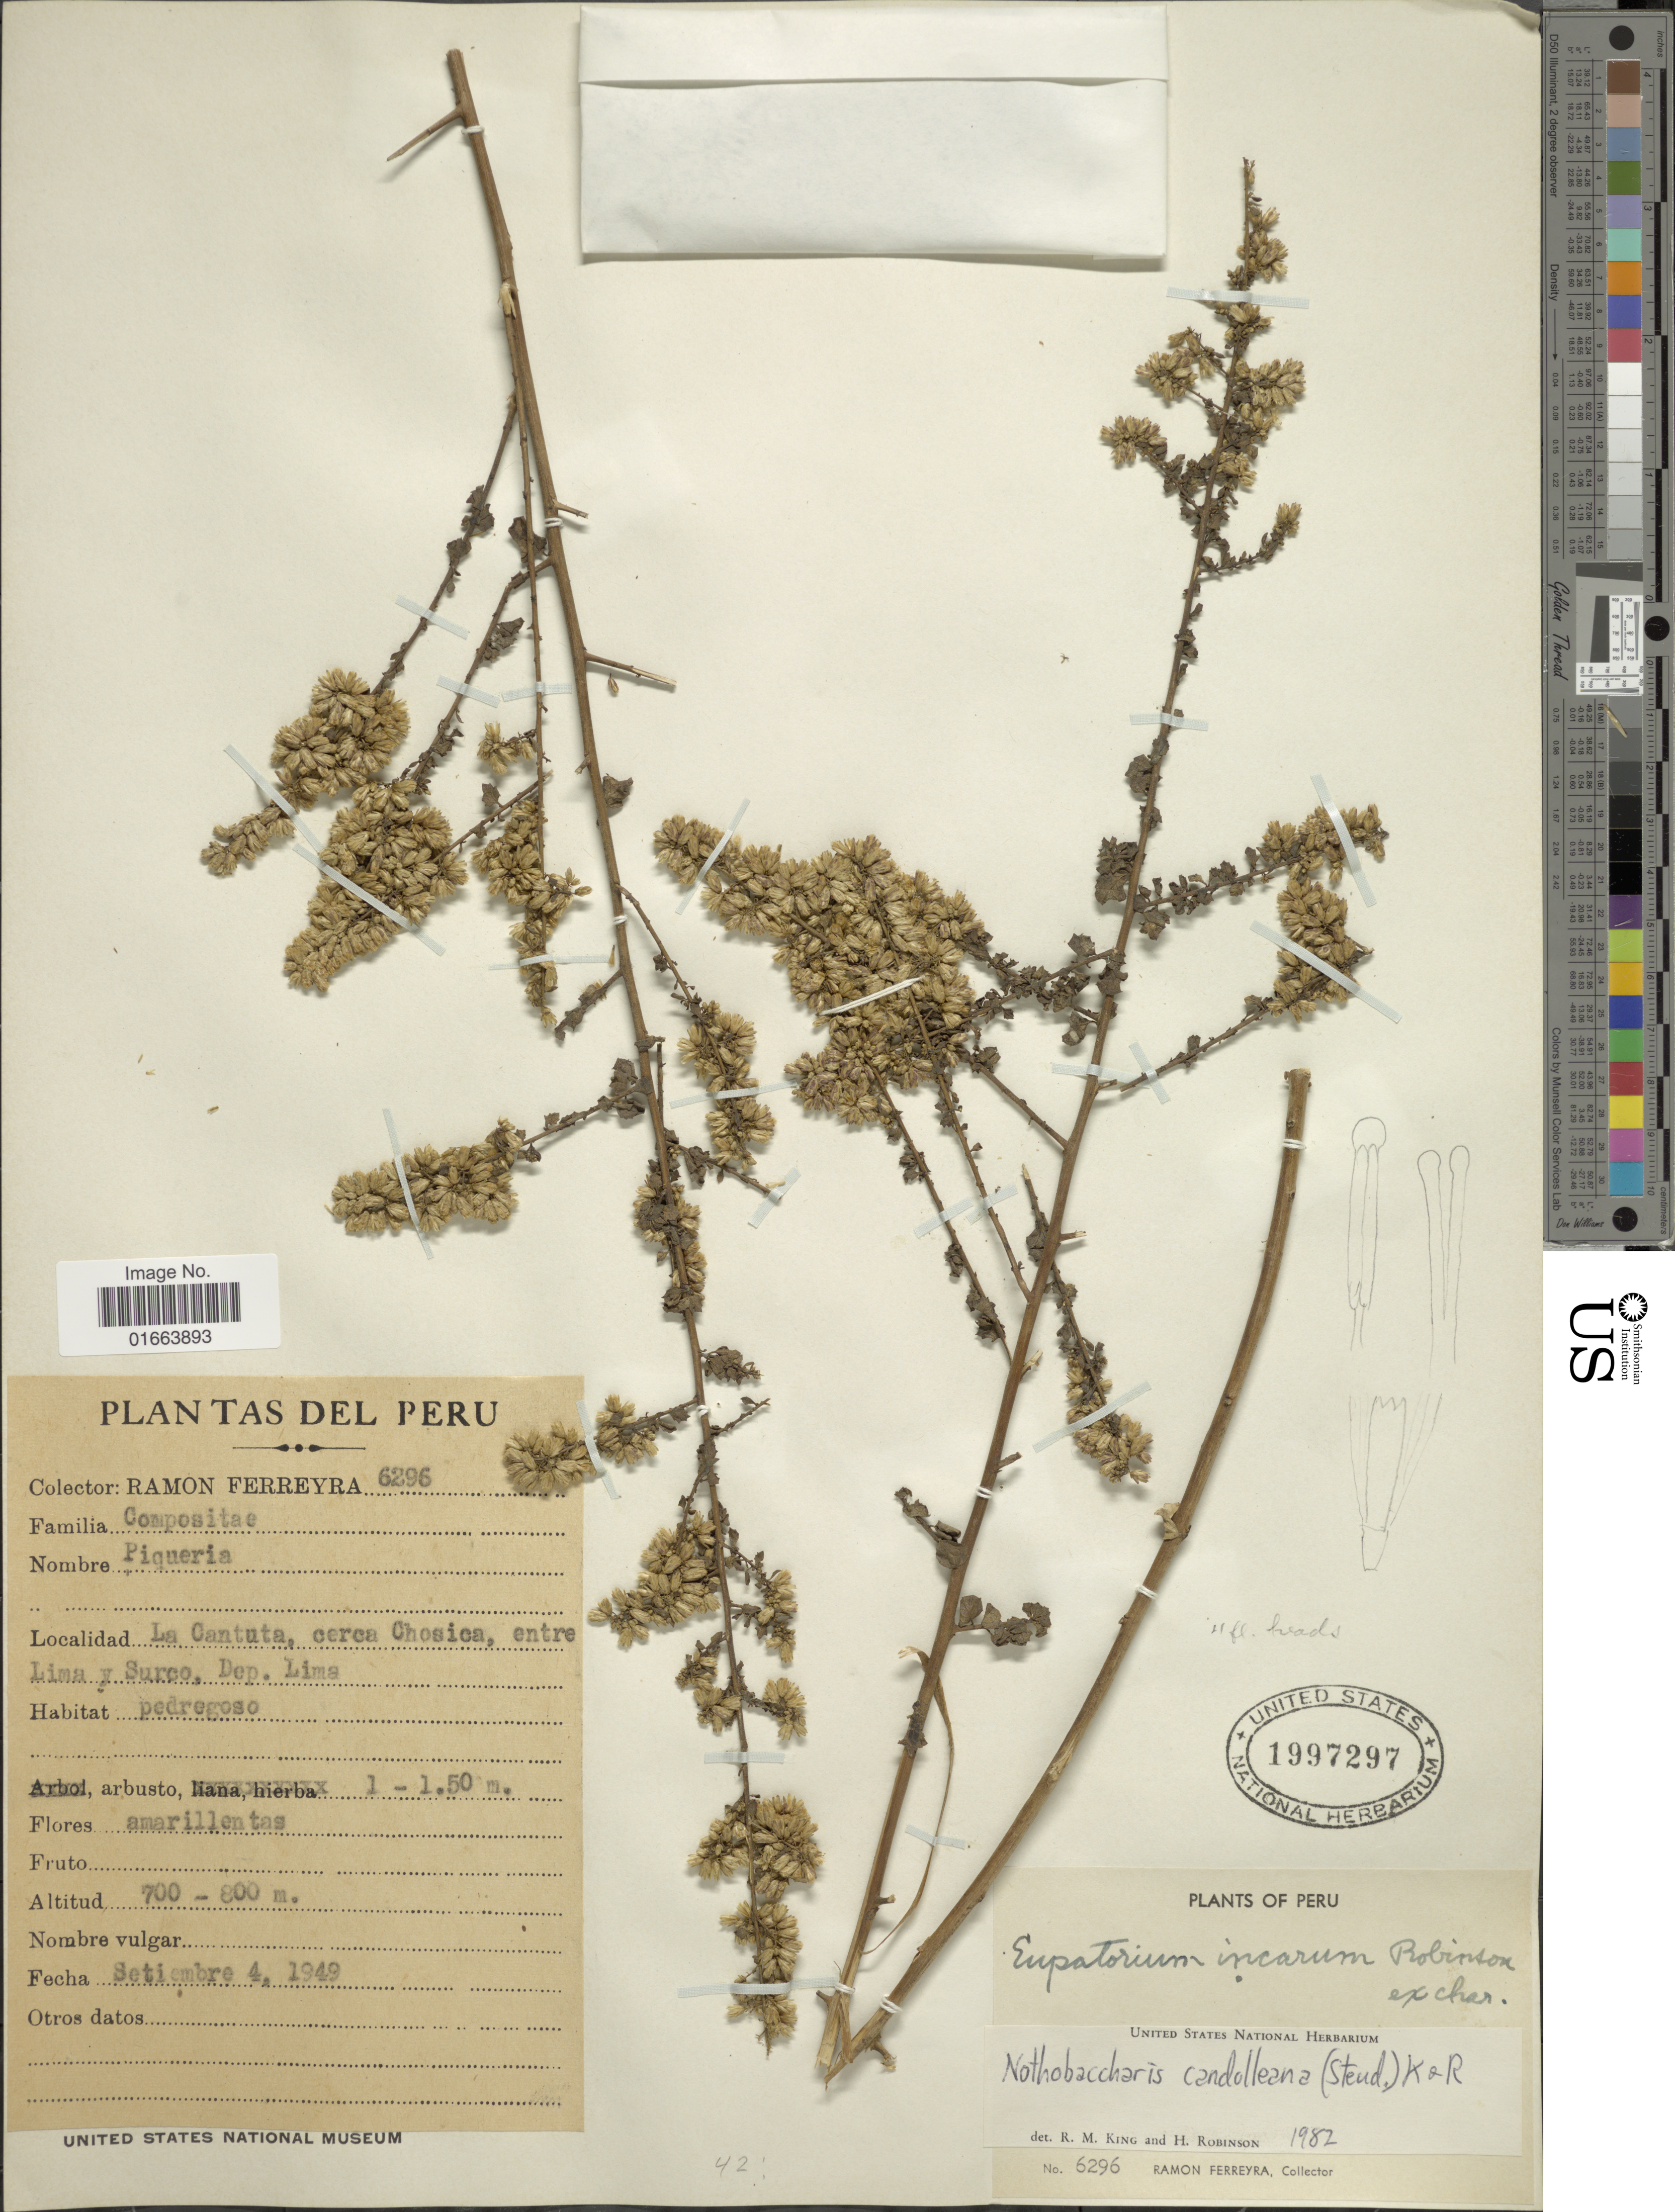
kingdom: Plantae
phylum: Tracheophyta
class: Magnoliopsida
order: Asterales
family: Asteraceae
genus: Nothobaccharis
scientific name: Nothobaccharis candolleana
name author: (Steud.) R.M. King & H. Rob.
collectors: R. A. Ferreyra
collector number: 6296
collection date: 1949-09-04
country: Peru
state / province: Lima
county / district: Lima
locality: La Cantuta, cerca Chosica, entre Lima y Surce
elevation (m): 700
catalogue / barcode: US 1997297